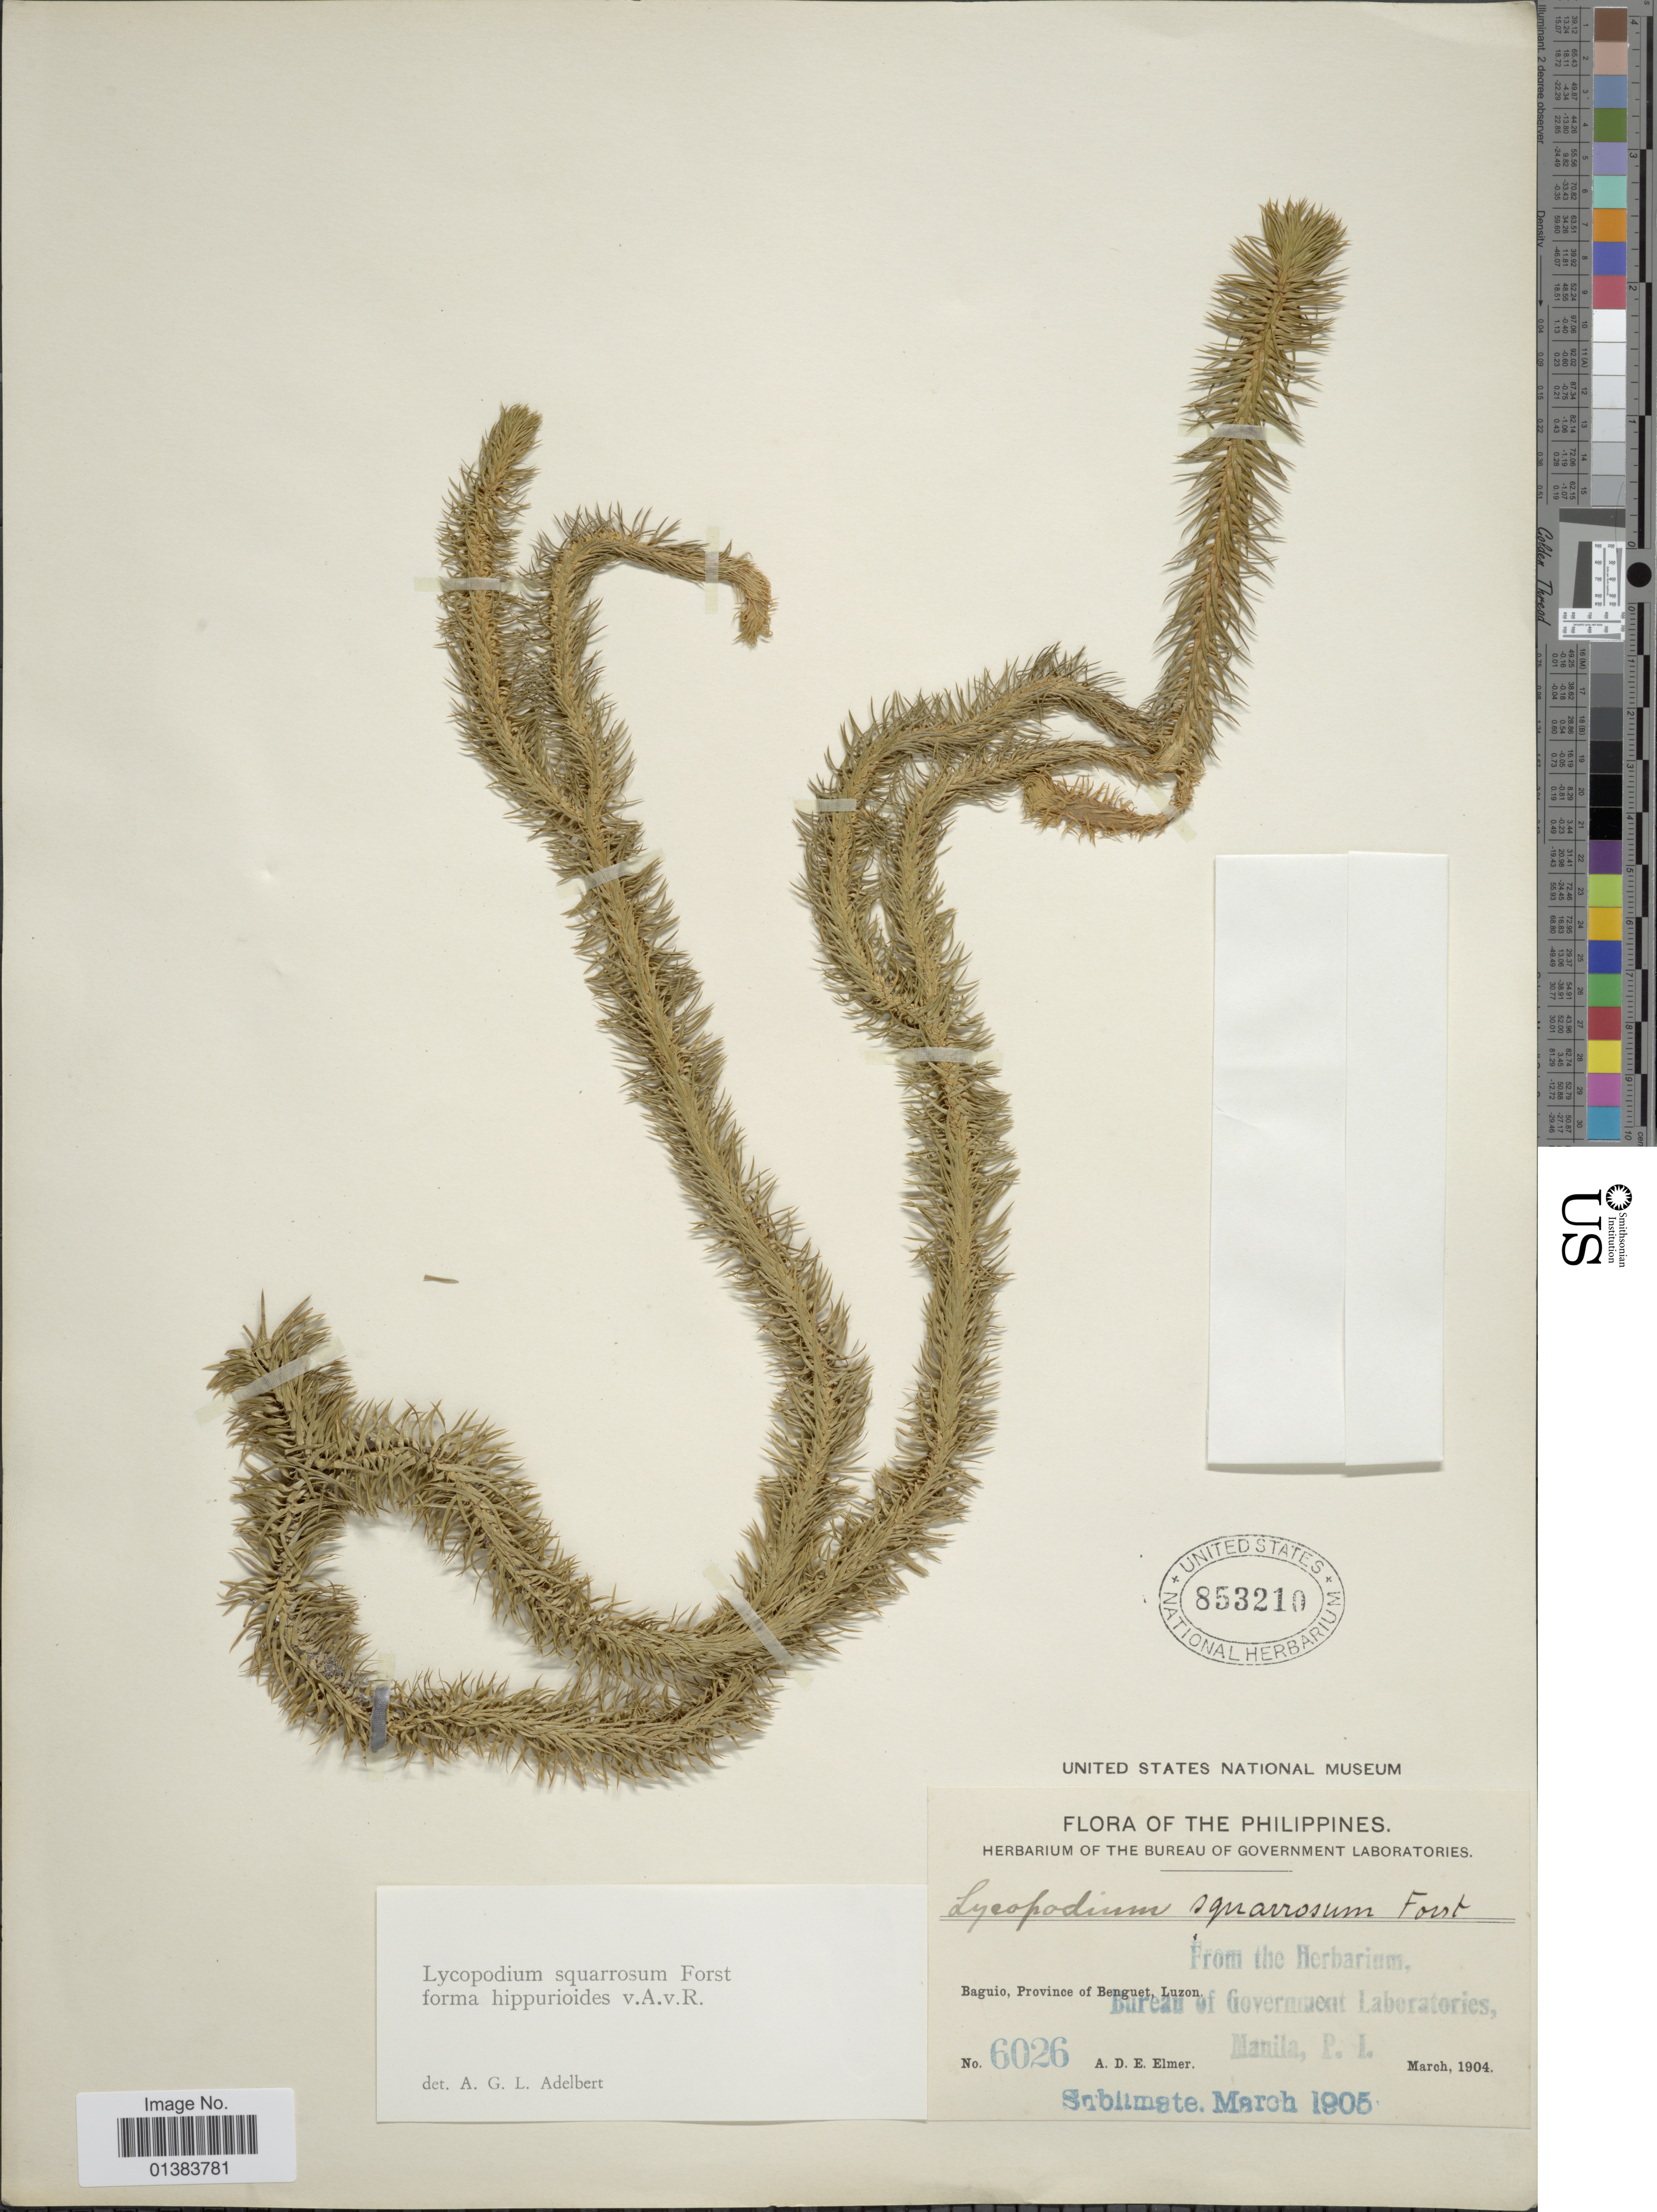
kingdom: Plantae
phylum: Tracheophyta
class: Lycopodiopsida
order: Lycopodiales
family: Lycopodiaceae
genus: Phlegmariurus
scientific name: Phlegmariurus squarrosus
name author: (G. Forst.) Á. Löve & D. Löve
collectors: A. D. E. Elmer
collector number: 6026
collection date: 1904-03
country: Philippines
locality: Baguio, Province of Benguet, Luzon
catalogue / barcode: US 853210